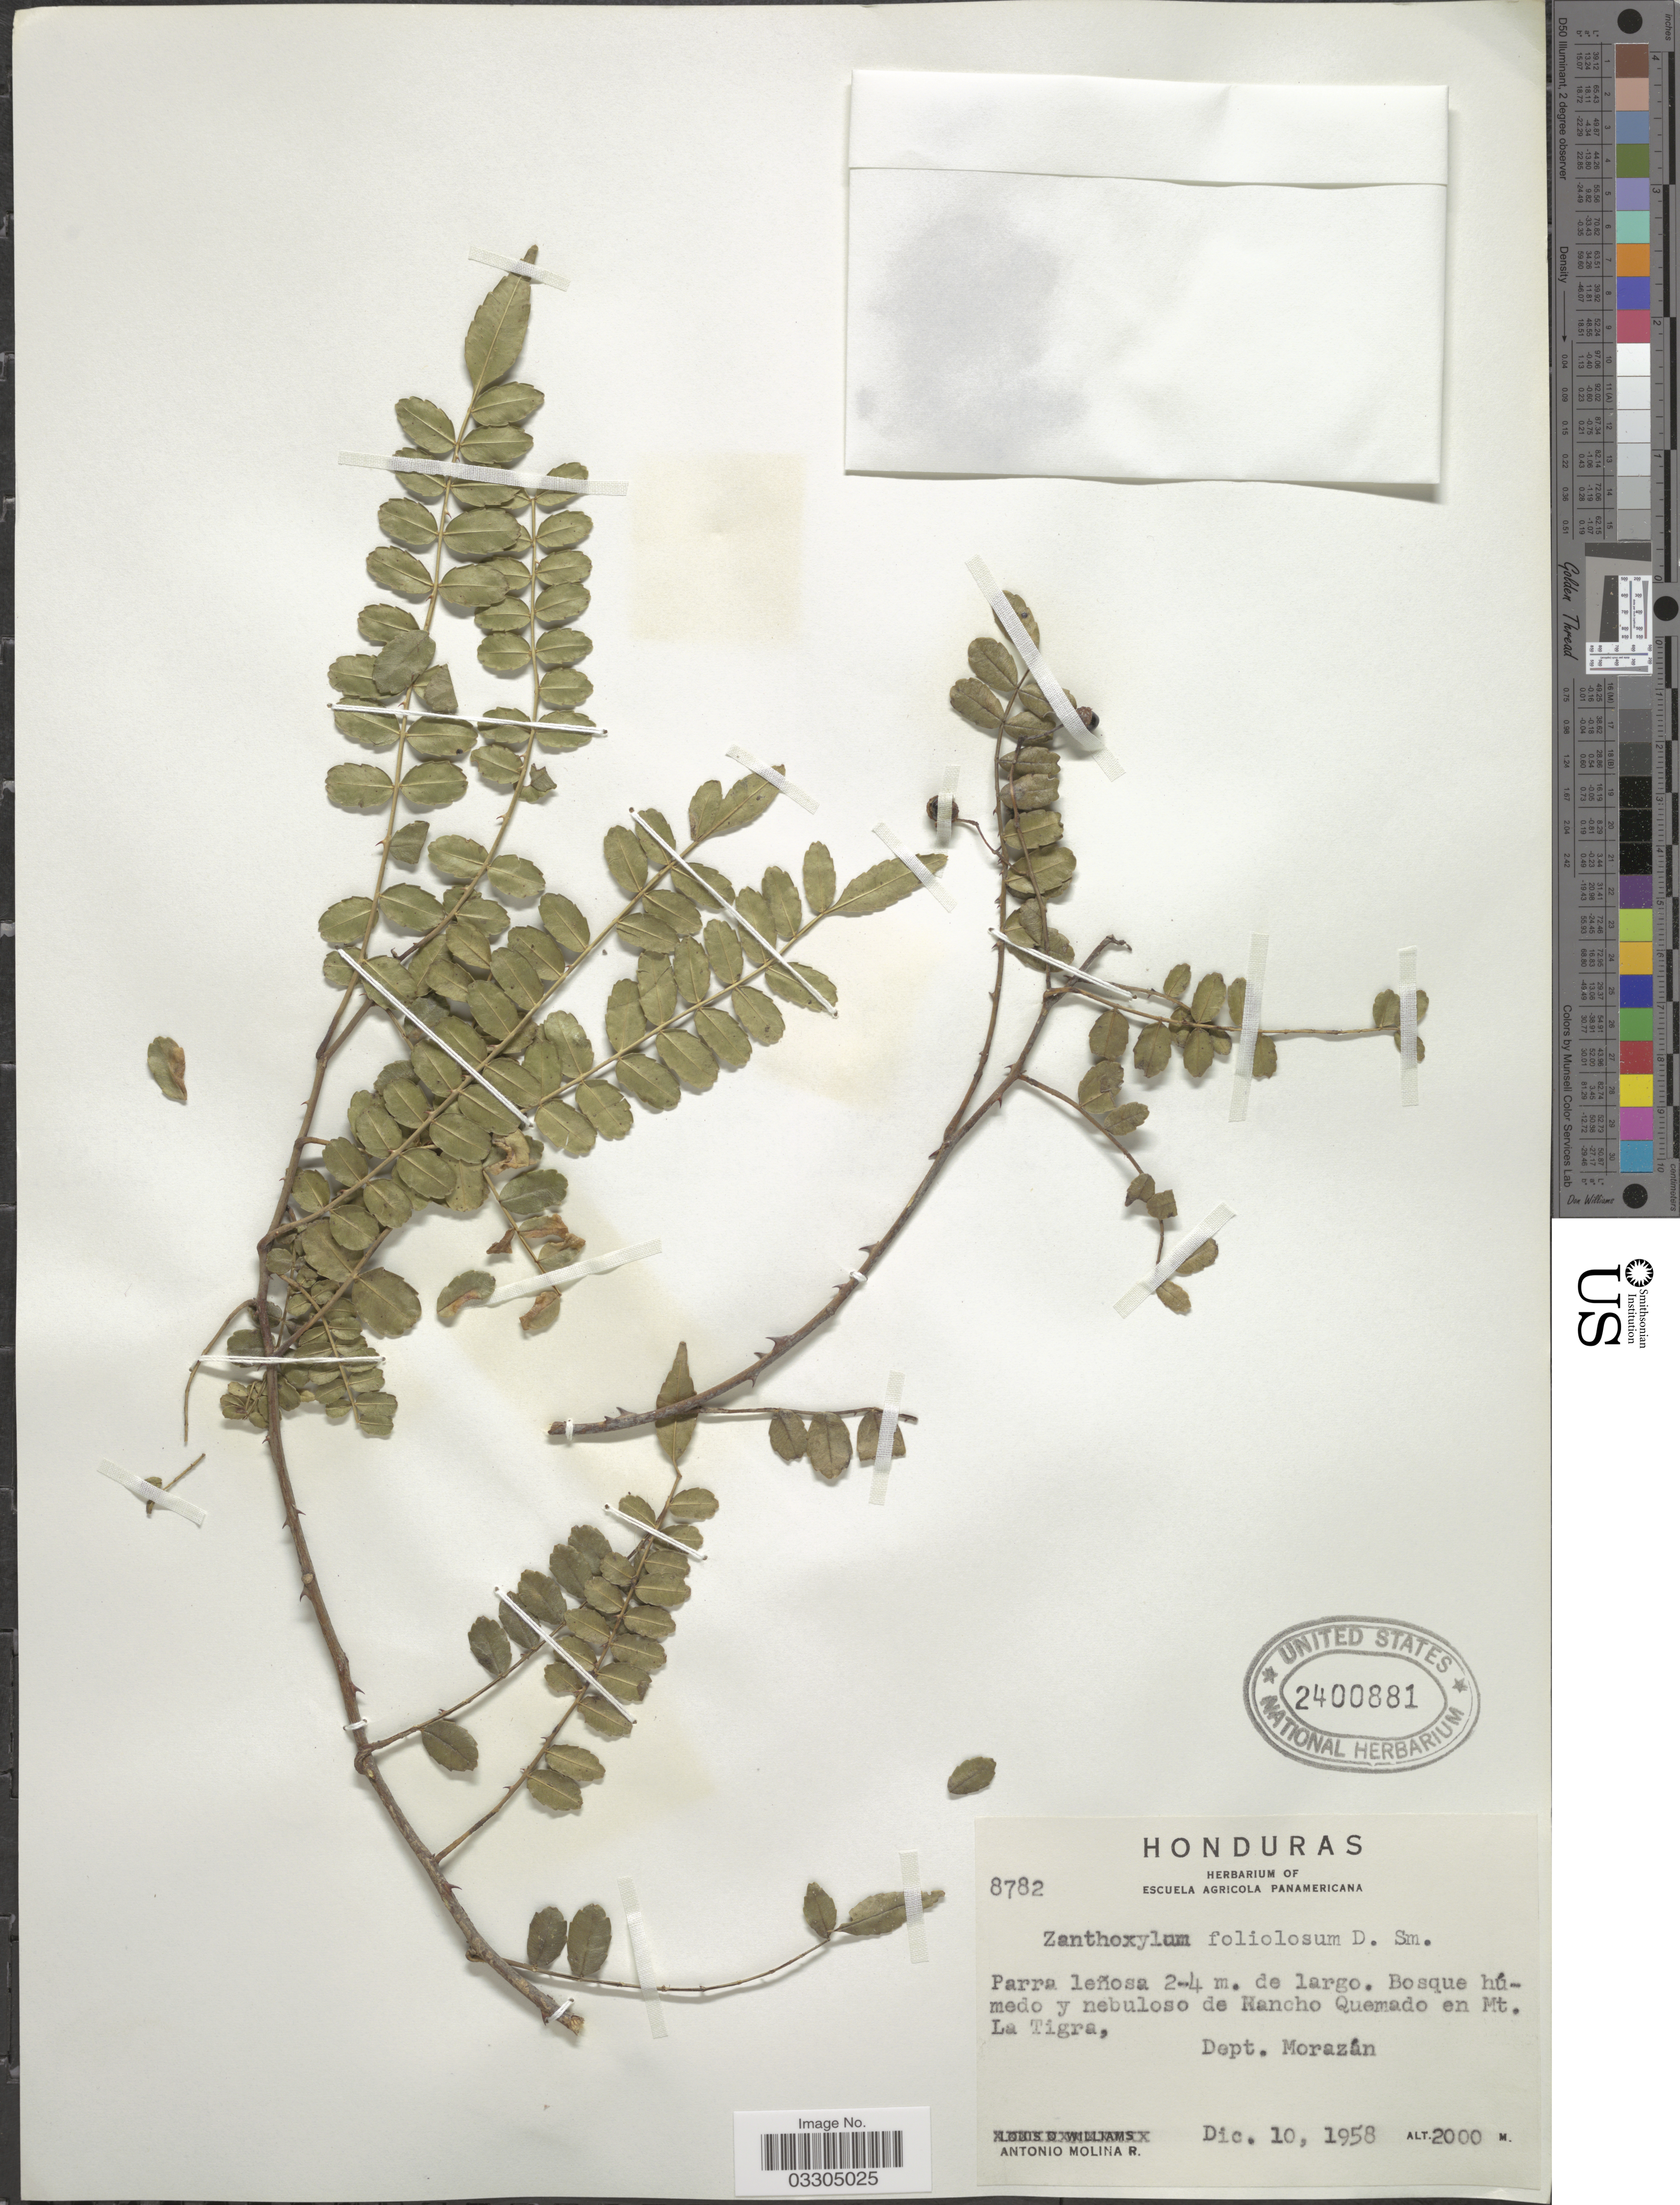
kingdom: Plantae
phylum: Tracheophyta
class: Magnoliopsida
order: Sapindales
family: Rutaceae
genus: Zanthoxylum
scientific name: Zanthoxylum foliolosum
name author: Donn. Sm.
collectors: A. Molina R.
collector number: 8782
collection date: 1958-12-10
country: Honduras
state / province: Fco. Morazán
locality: Bosque húmedo y nebuloso de Rancho Quemado en Mt. La Tigra, Dept. Morazán.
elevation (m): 2000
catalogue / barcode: US 2400881